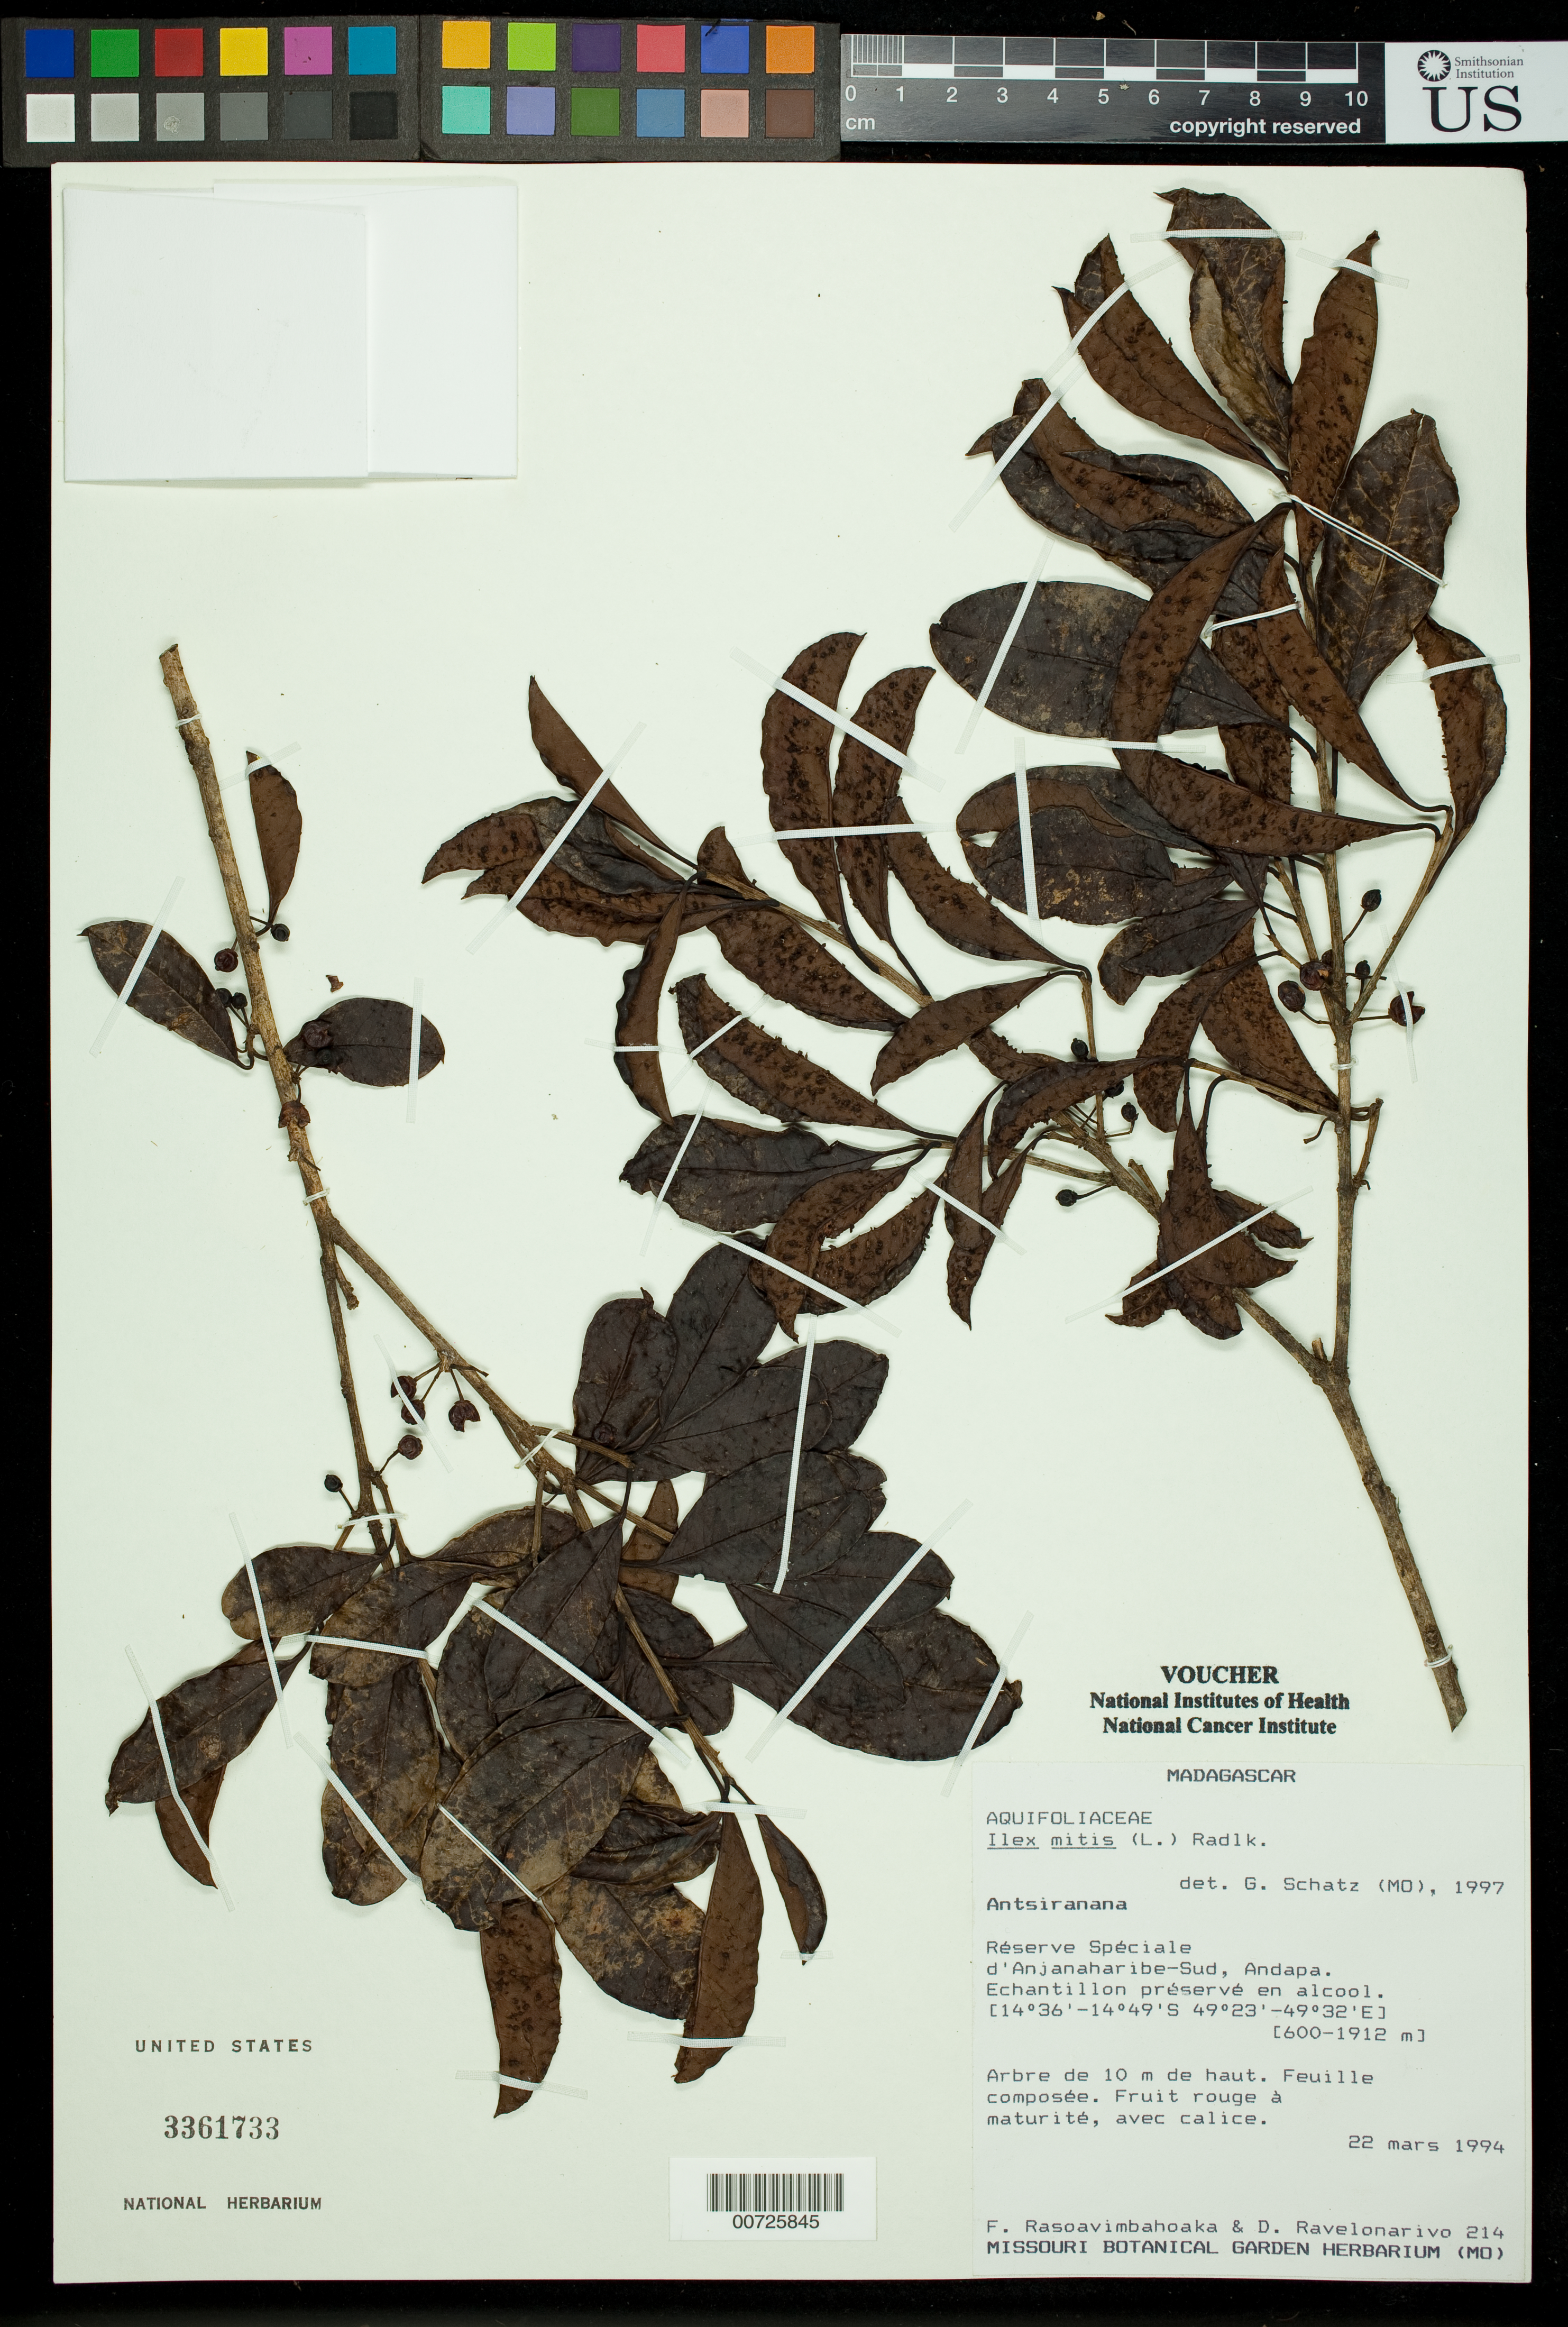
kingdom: Plantae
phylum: Tracheophyta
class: Magnoliopsida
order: Aquifoliales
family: Aquifoliaceae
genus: Ilex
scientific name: Ilex mitis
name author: (L.) Radlk.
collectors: F. Rasoavimbahoaka & D. Ravelonarivo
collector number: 214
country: Madagascar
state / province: Sava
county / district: Andapa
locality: Réserve Spéciale d'Anjanaharibe-Sud, Andapa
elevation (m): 600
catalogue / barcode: US 3361733